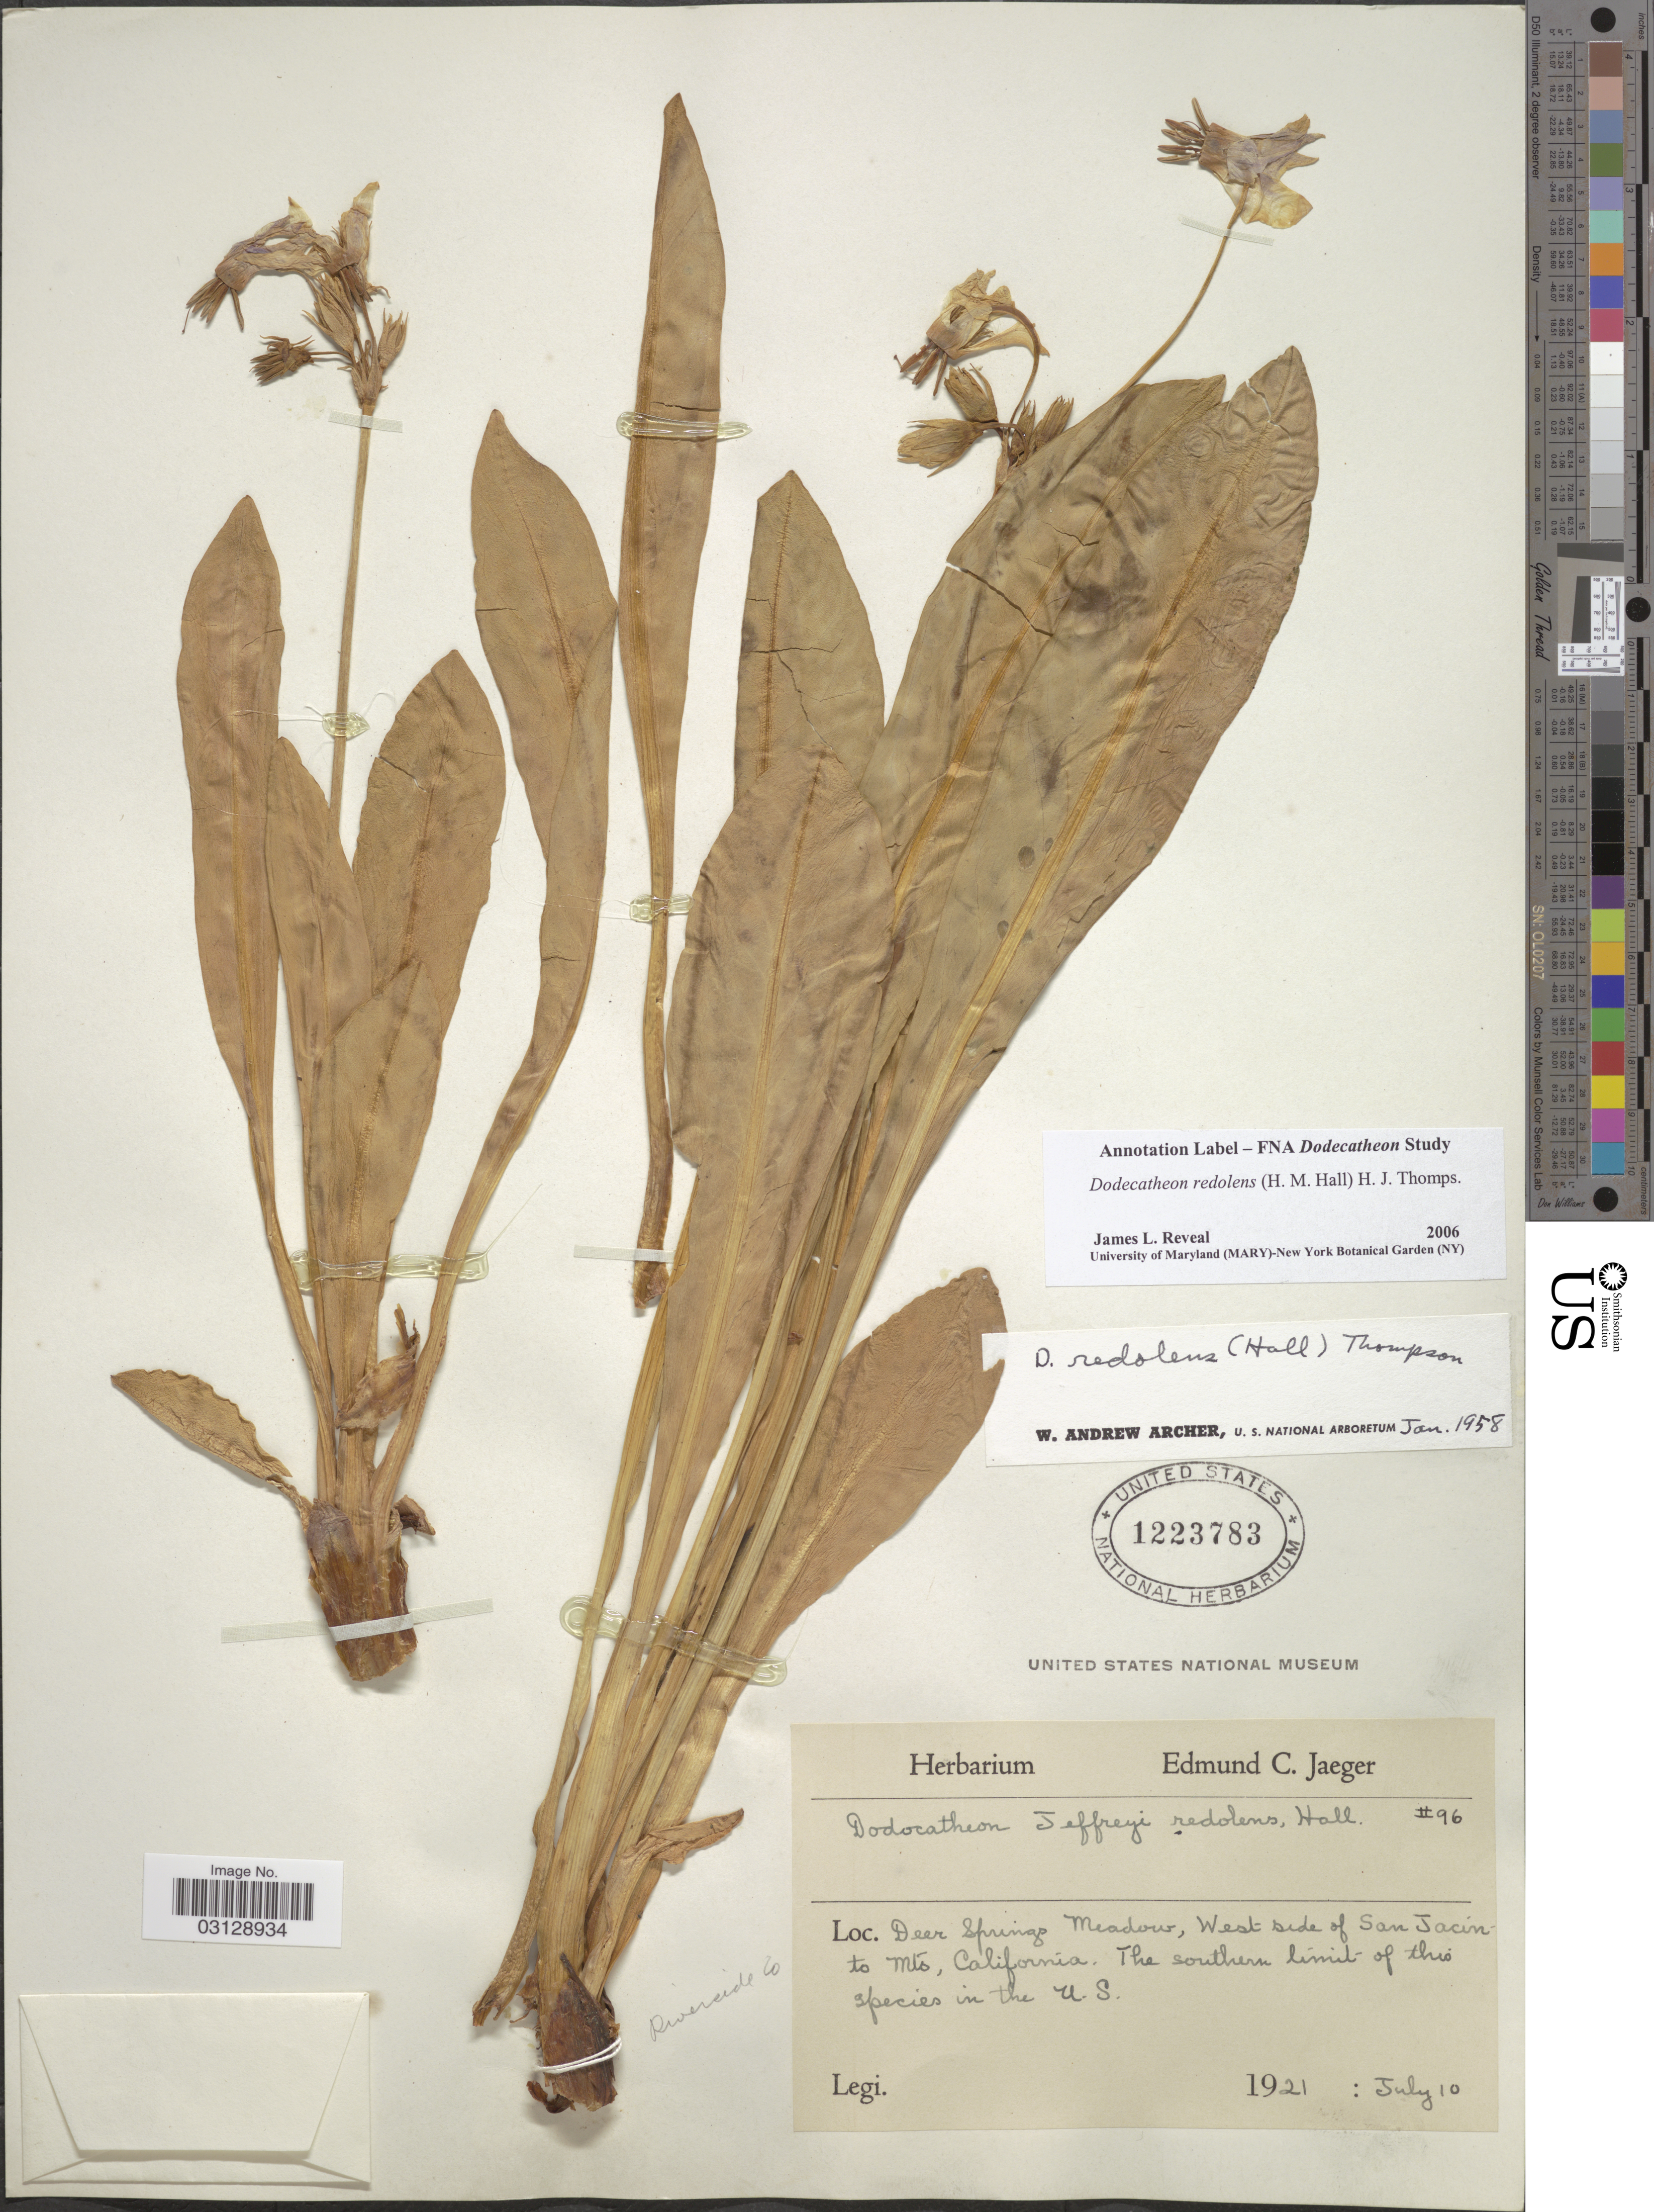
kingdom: Plantae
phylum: Tracheophyta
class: Magnoliopsida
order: Ericales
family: Primulaceae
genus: Dodecatheon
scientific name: Dodecatheon redolens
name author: (H.M. Hall) H.J. Thomps.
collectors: ex herb. E.C. Jaeger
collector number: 96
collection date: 1921-07-10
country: United States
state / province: California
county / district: Riverside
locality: Riverside Co. Deer Springs Meadow, West side of San Jacinto Mts. The southern limit of this species in the U.S.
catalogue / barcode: US 1223783